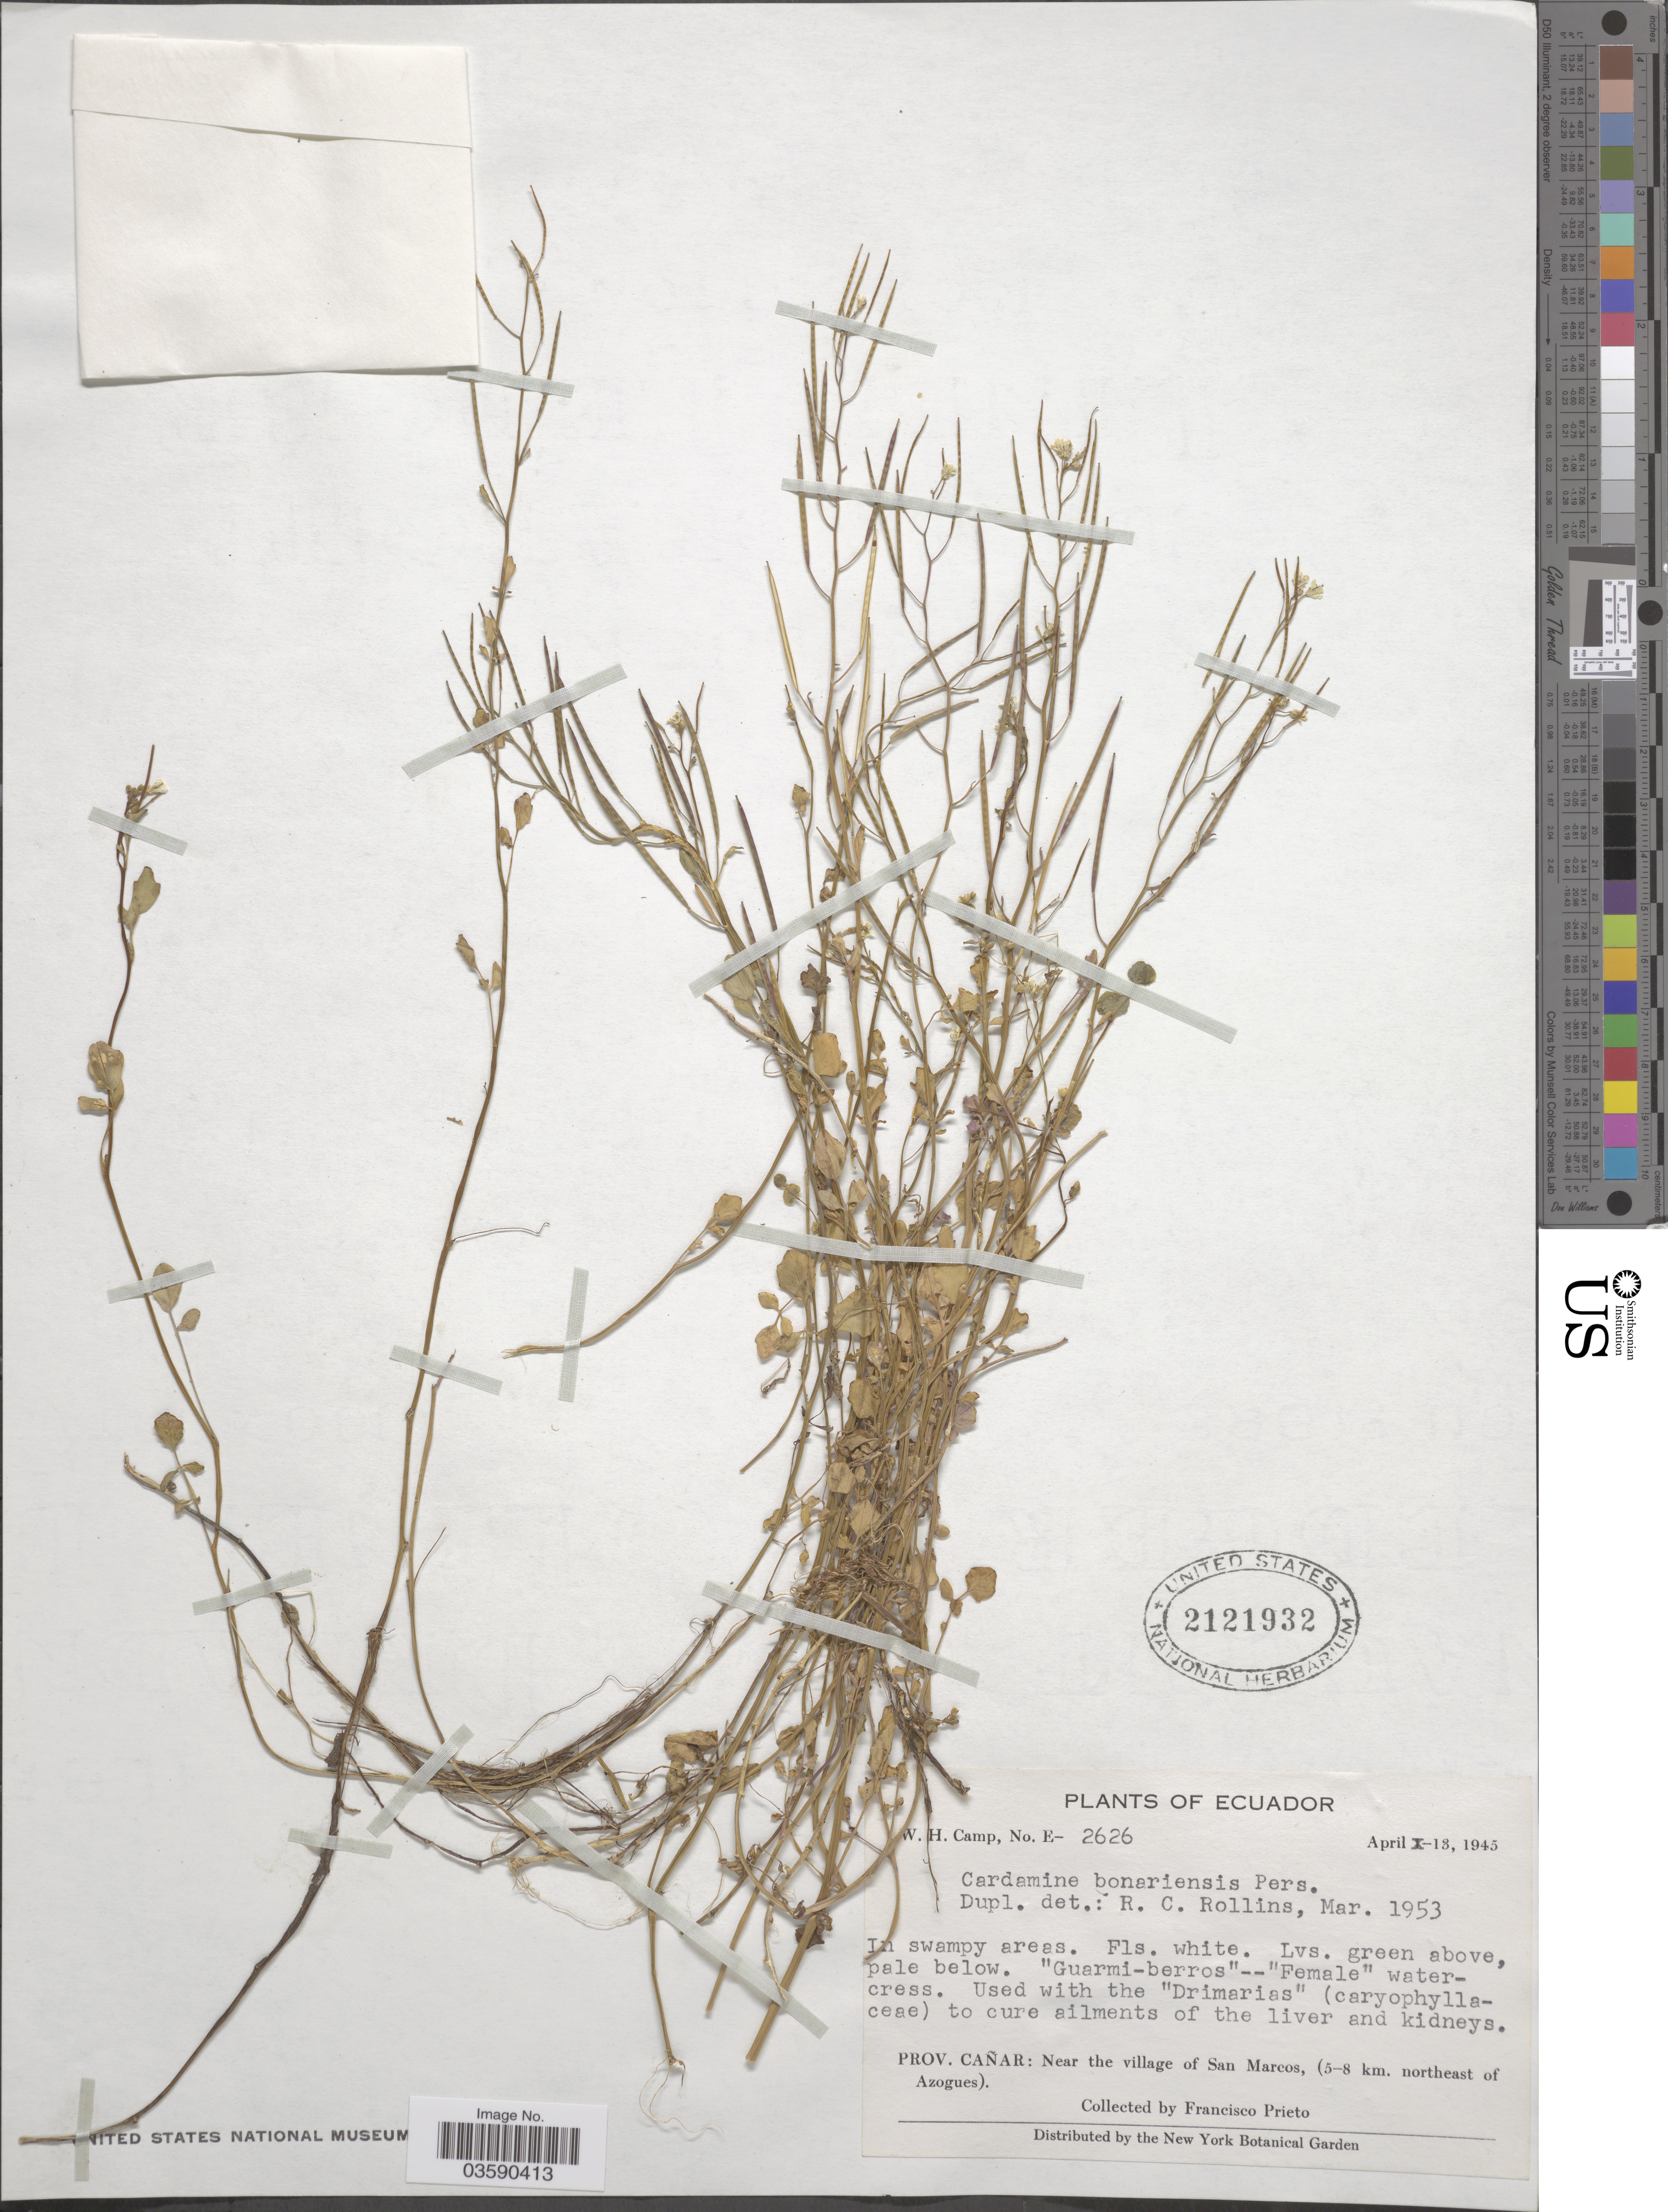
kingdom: Plantae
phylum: Tracheophyta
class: Magnoliopsida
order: Brassicales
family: Brassicaceae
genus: Cardamine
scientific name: Cardamine bonariensis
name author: Pers.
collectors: F. Prieto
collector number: E-2626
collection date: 1945-04-13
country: Ecuador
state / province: Cañar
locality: Near the village of San Marcos, (5-8 km. northeast of Azogues).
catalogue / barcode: US 2121932